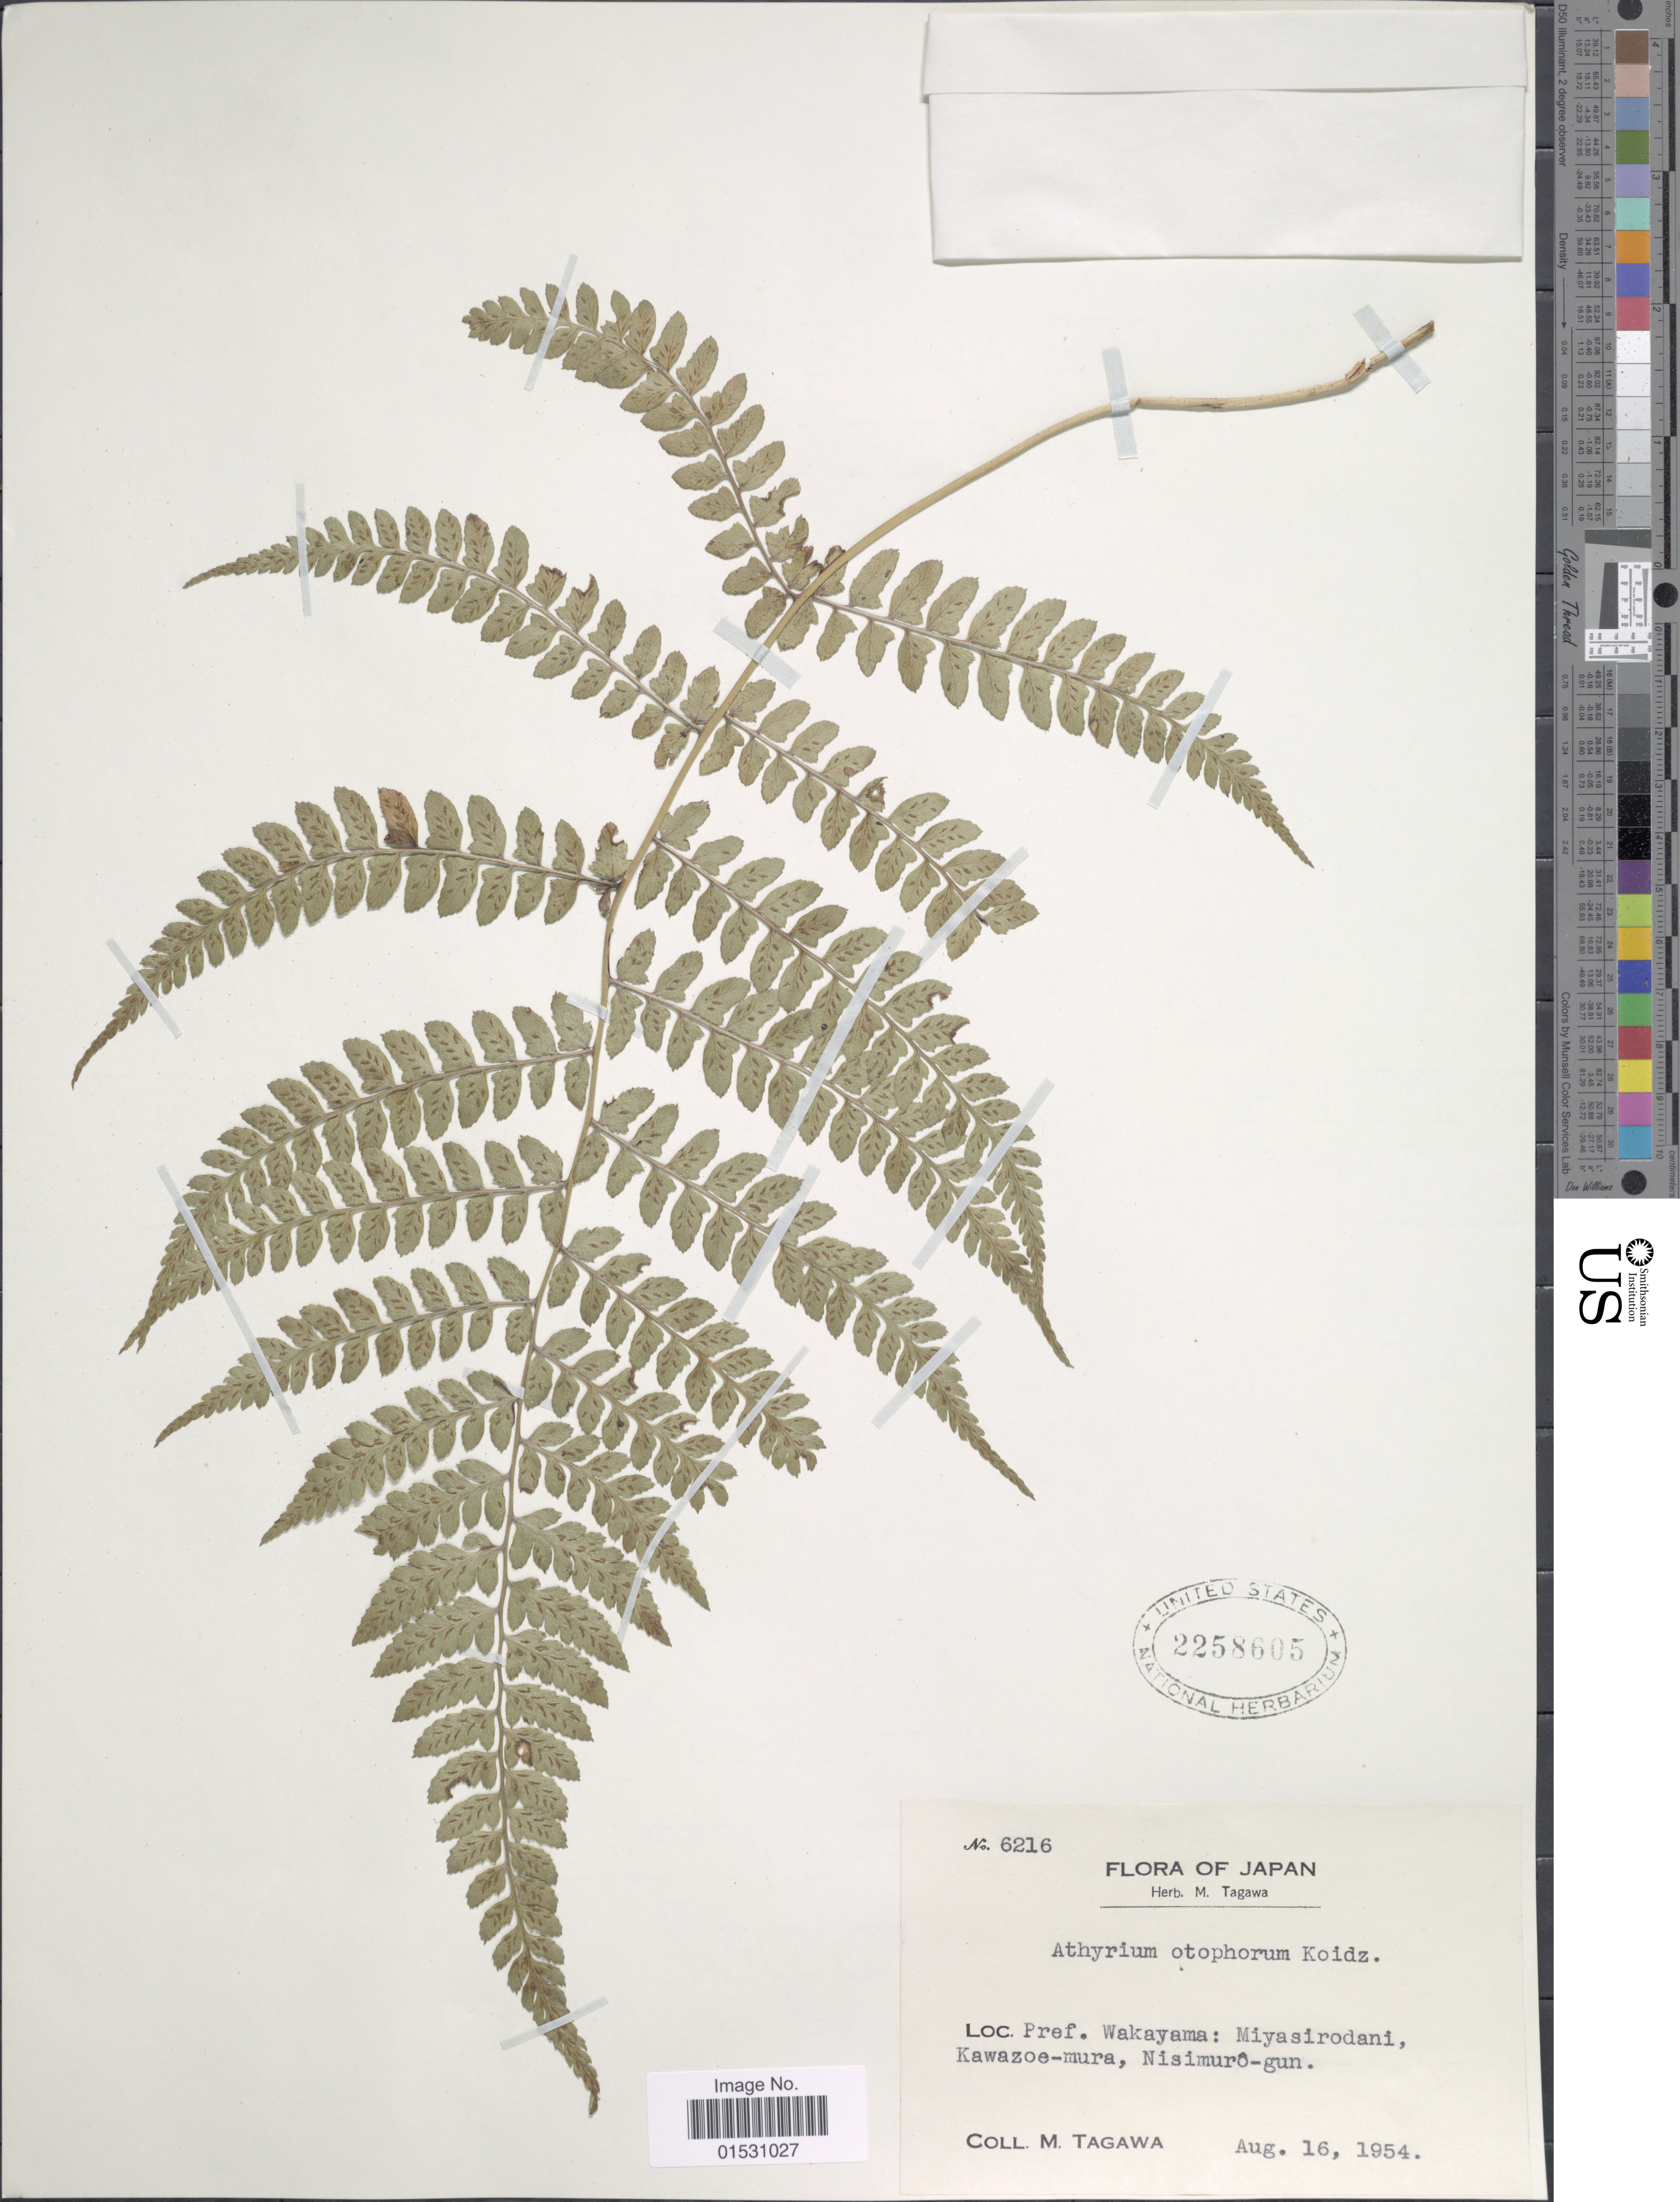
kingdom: Plantae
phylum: Tracheophyta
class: Polypodiopsida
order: Polypodiales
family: Athyriaceae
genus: Athyrium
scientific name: Athyrium otophorum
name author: (Miq.) Koidz.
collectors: M. Tagawa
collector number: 6216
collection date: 1954-08-16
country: Japan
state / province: Wakayama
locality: Pref. Wakayama: Miyasirodani, Kawazoe-mura, Nisimuro-gun.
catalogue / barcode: US 2258605